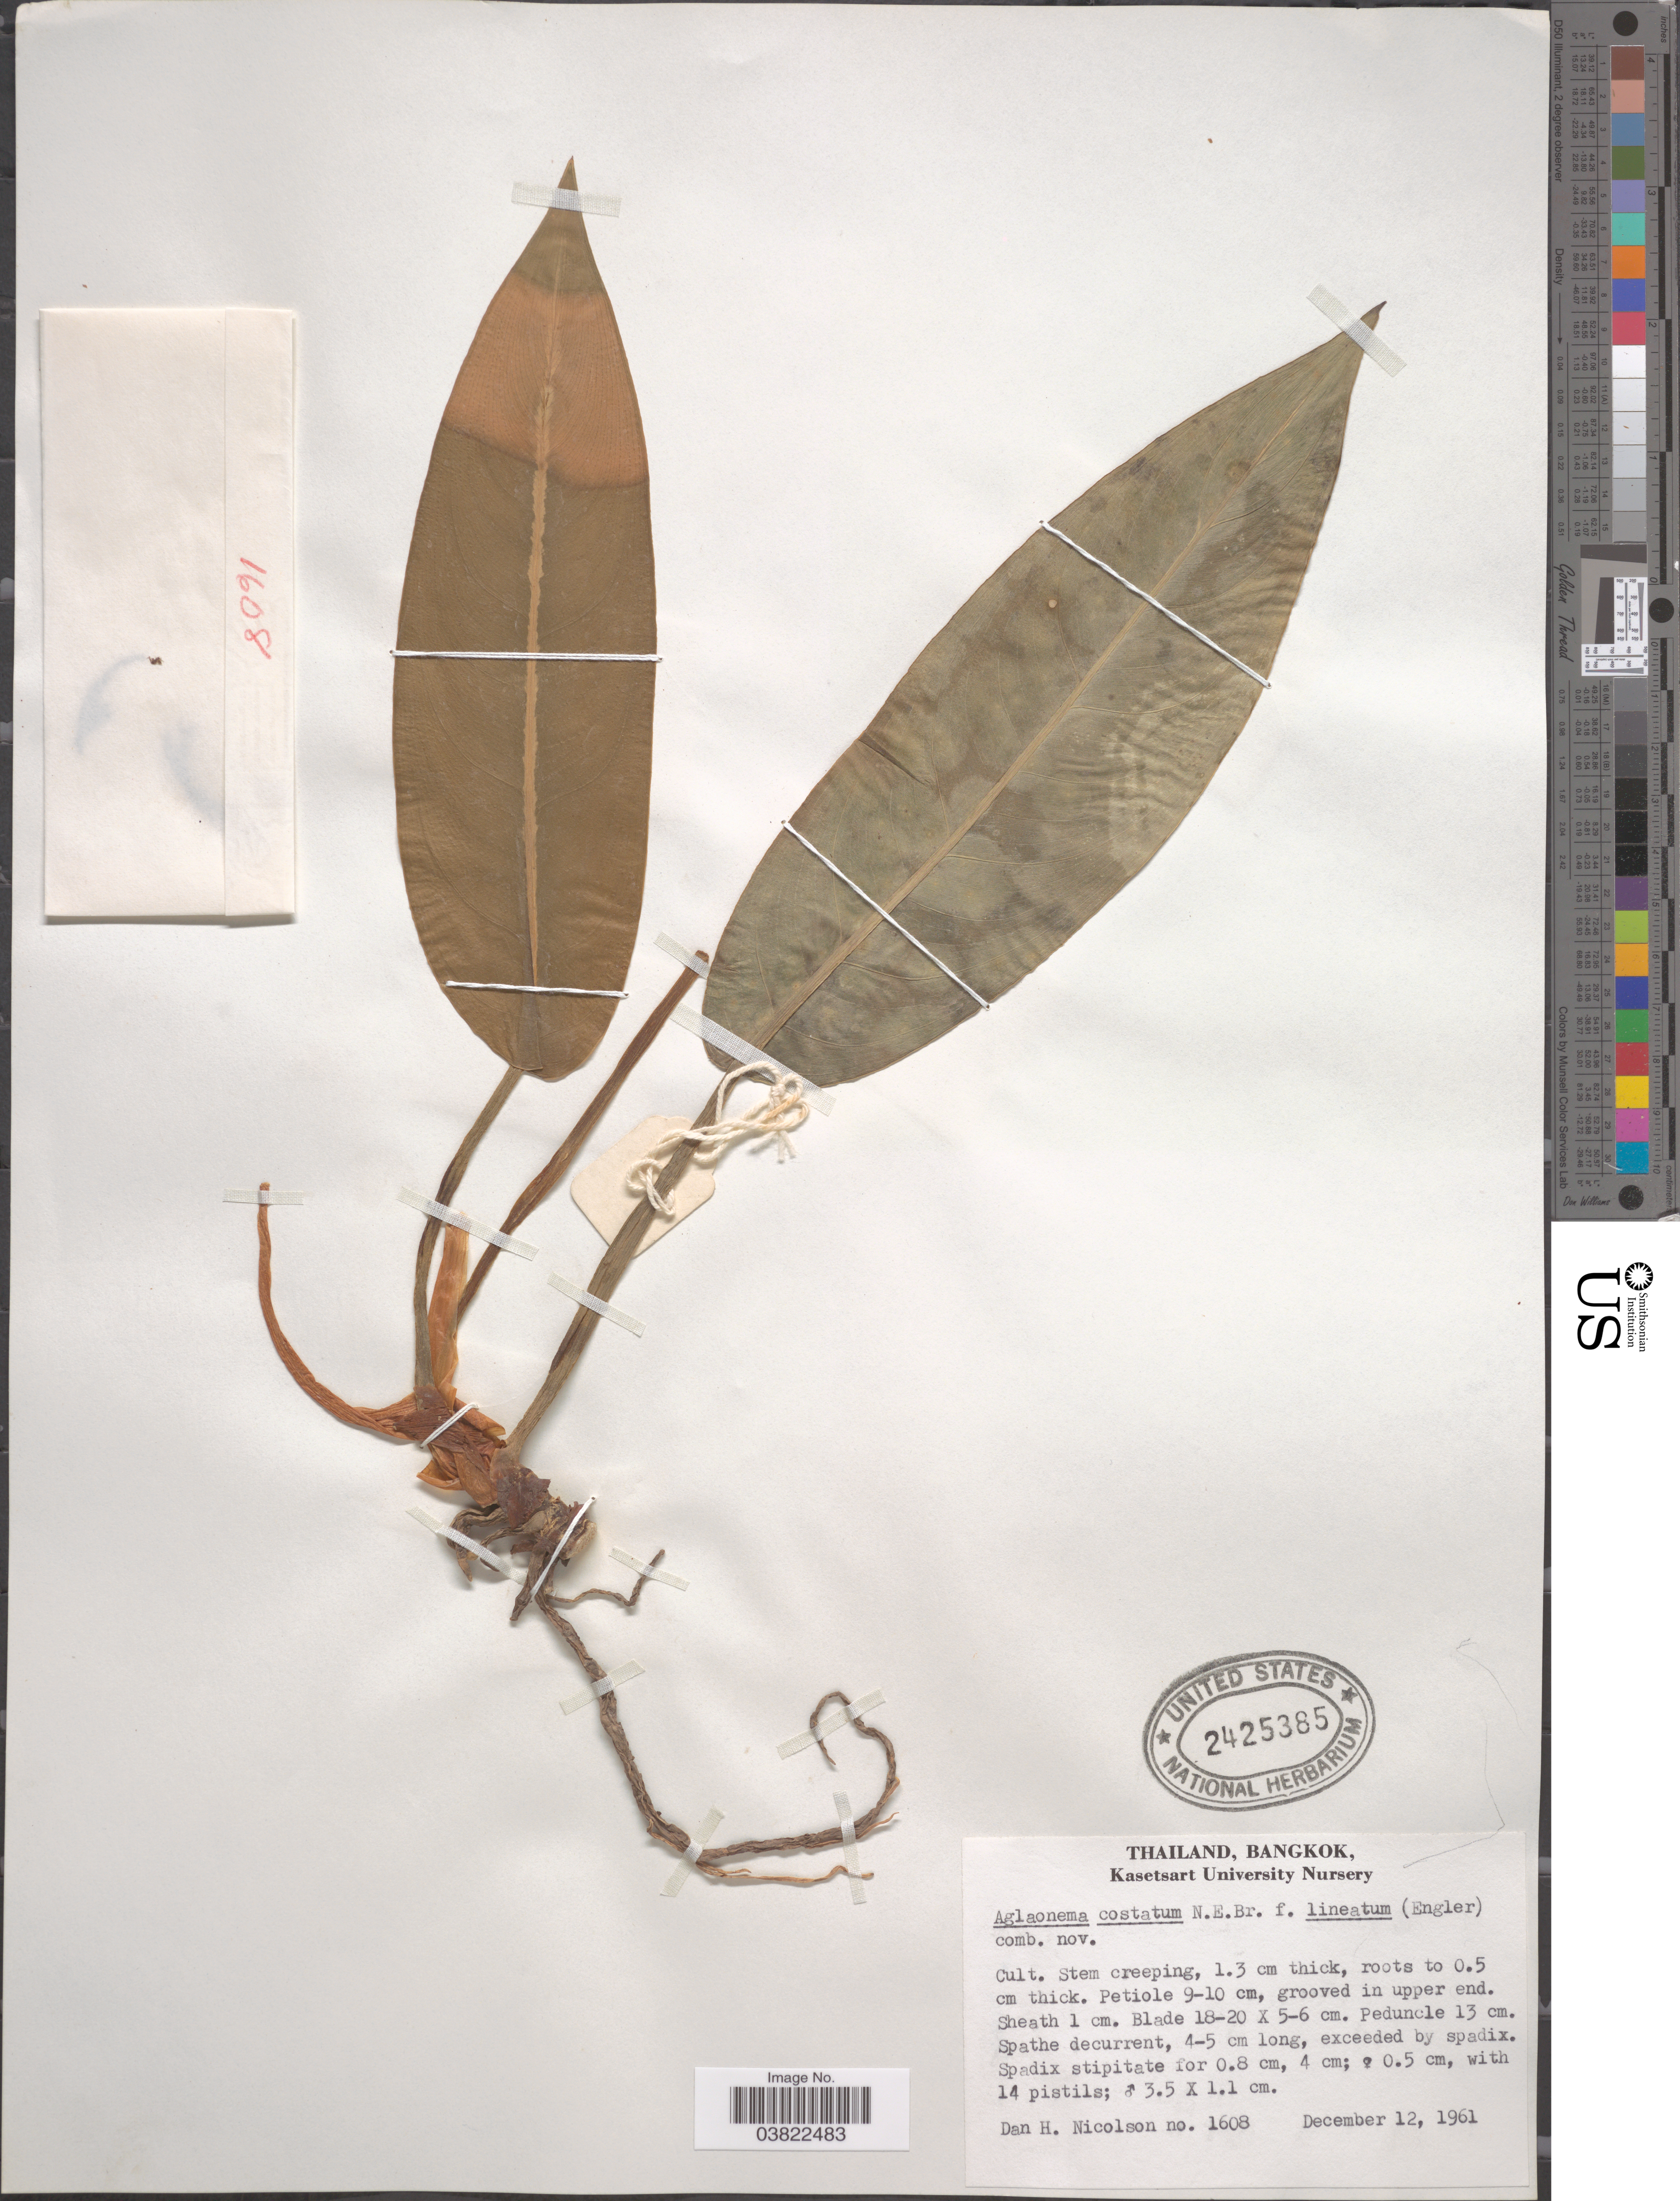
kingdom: Plantae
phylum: Tracheophyta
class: Liliopsida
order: Alismatales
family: Araceae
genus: Aglaonema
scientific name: Aglaonema costatum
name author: N.E. Br.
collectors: D. H. Nicolson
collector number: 1608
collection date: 1961-12-12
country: Thailand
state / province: Bangkok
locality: Kasetsart University Nursery.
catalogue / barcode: US 2425385